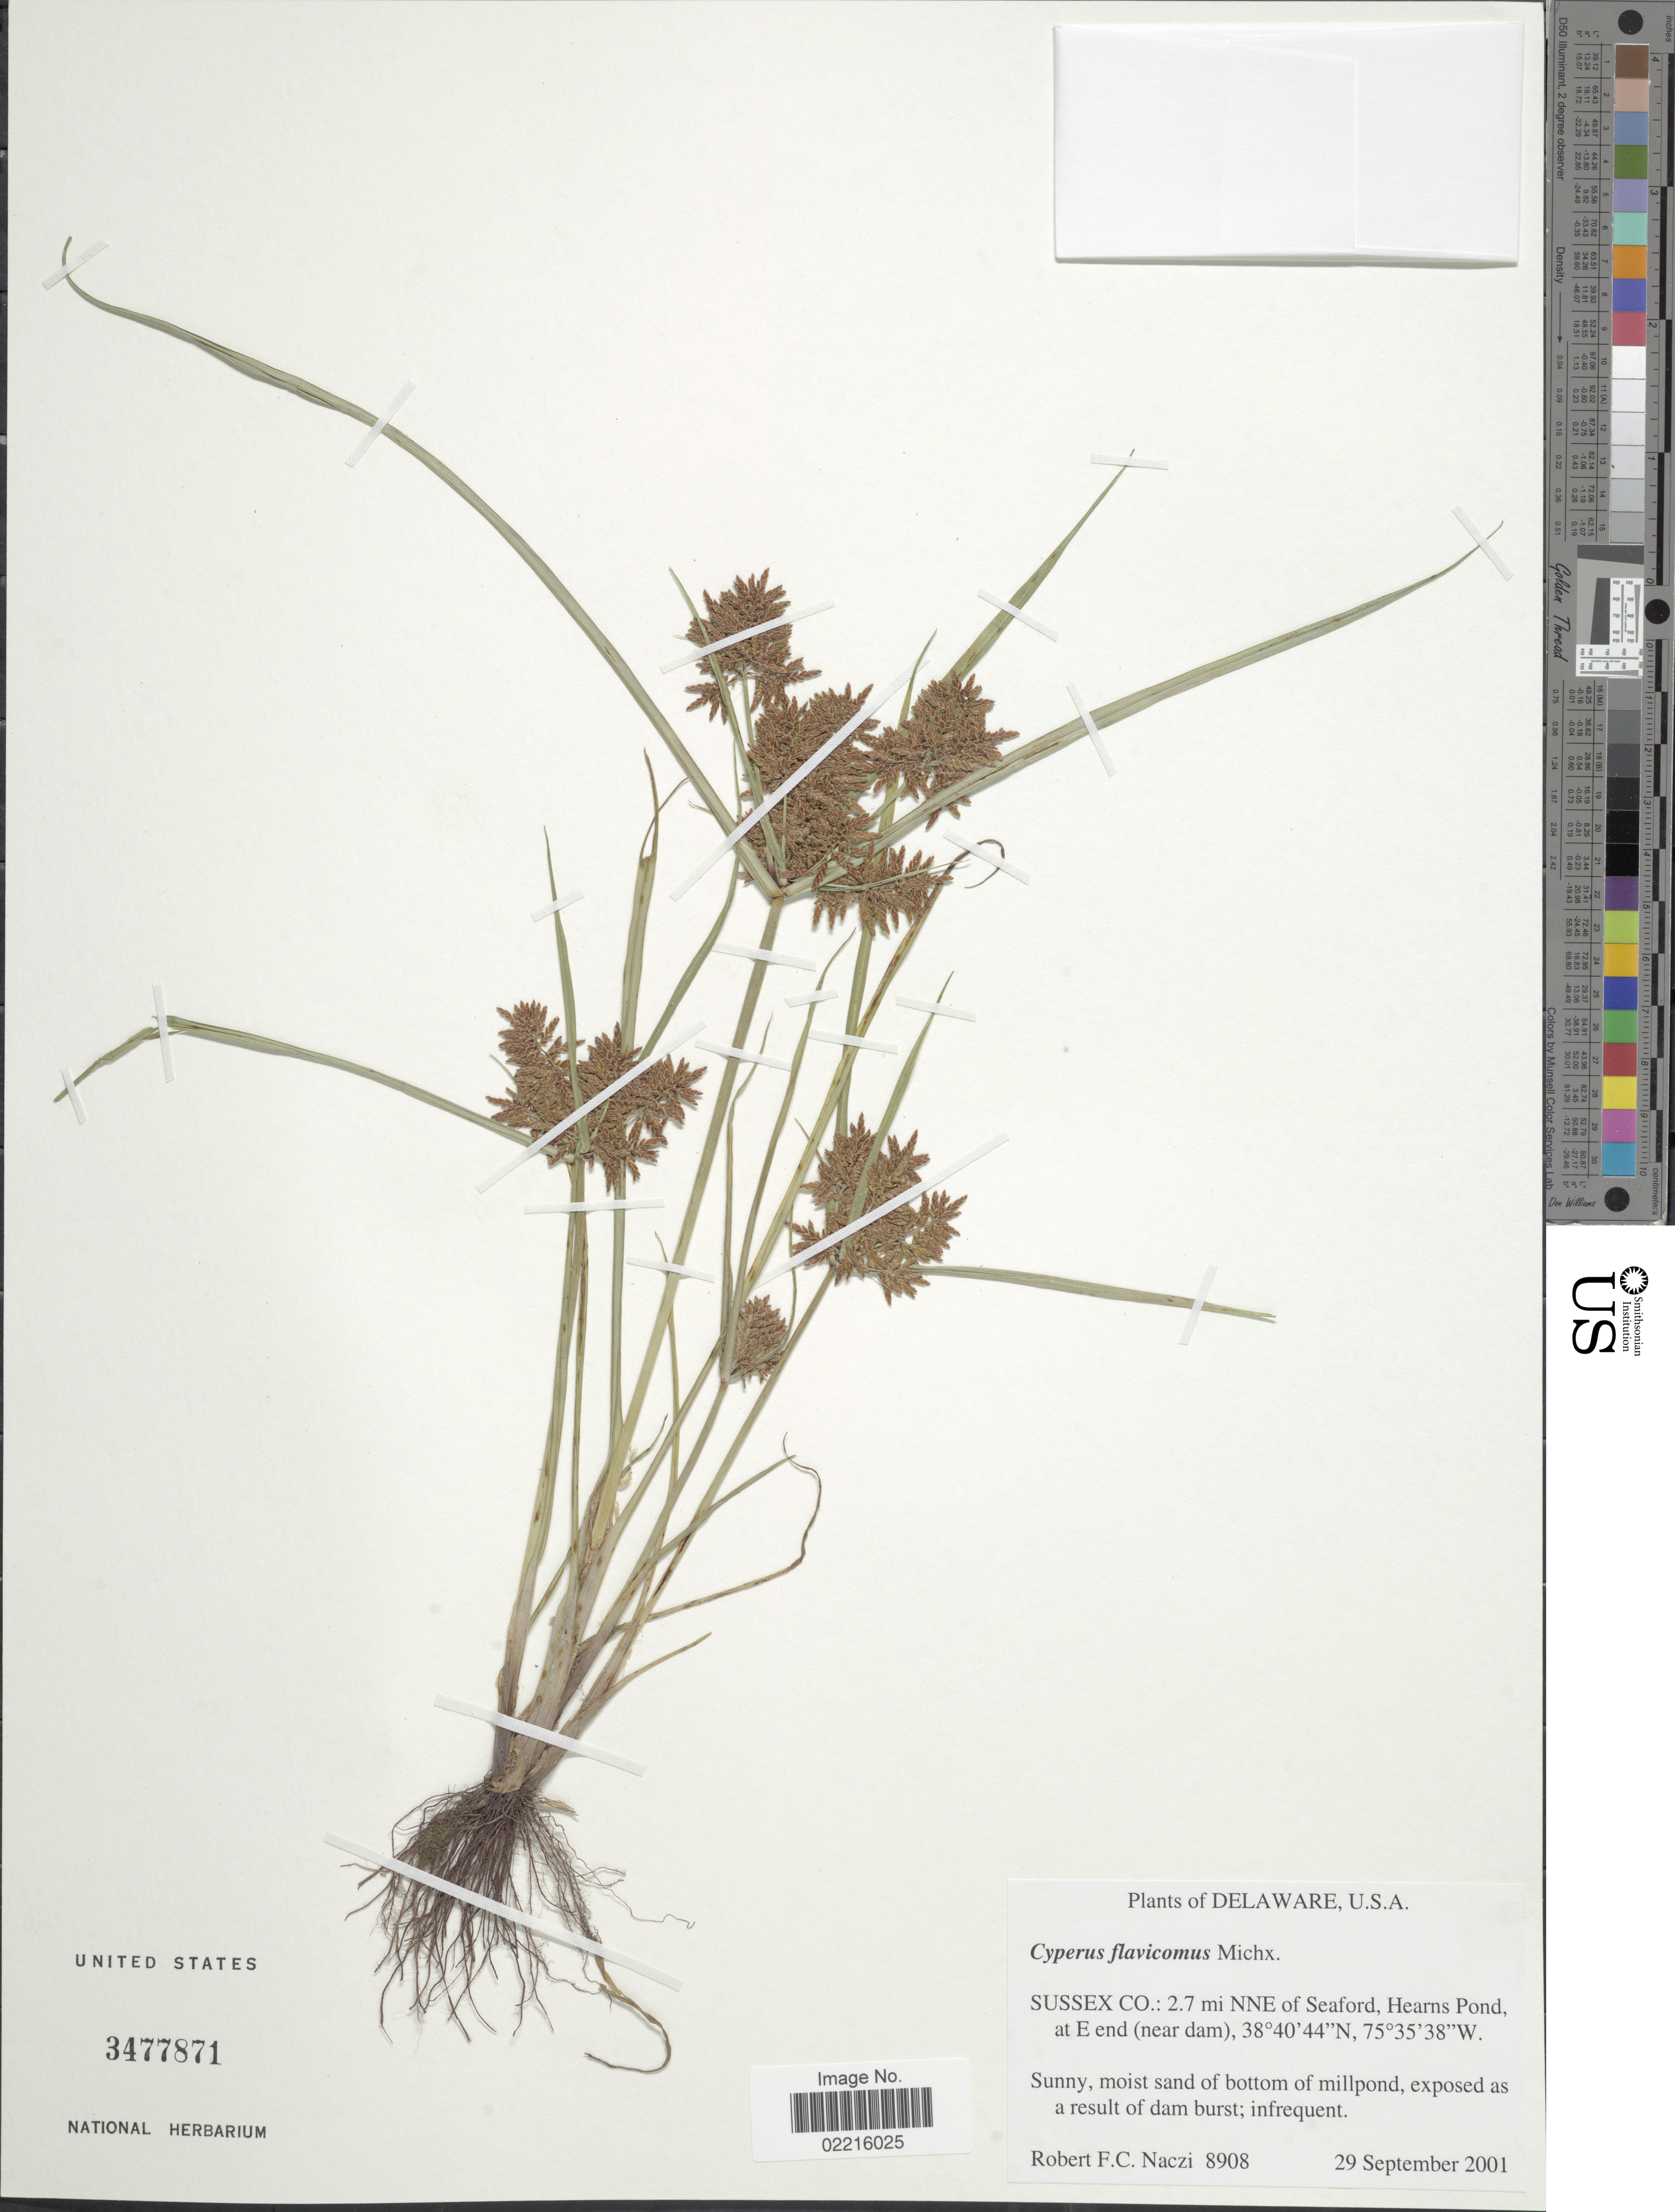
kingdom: Plantae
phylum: Tracheophyta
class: Liliopsida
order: Poales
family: Cyperaceae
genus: Cyperus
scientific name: Cyperus flavicomus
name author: Michx.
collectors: R. F. C. Naczi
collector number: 8908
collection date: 2001-09-29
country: United States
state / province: Delaware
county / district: Sussex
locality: Sussex Co.: 2.7 mi NNE of Seaford, Hearns Pond, at E end (near dam)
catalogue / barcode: US 3477871